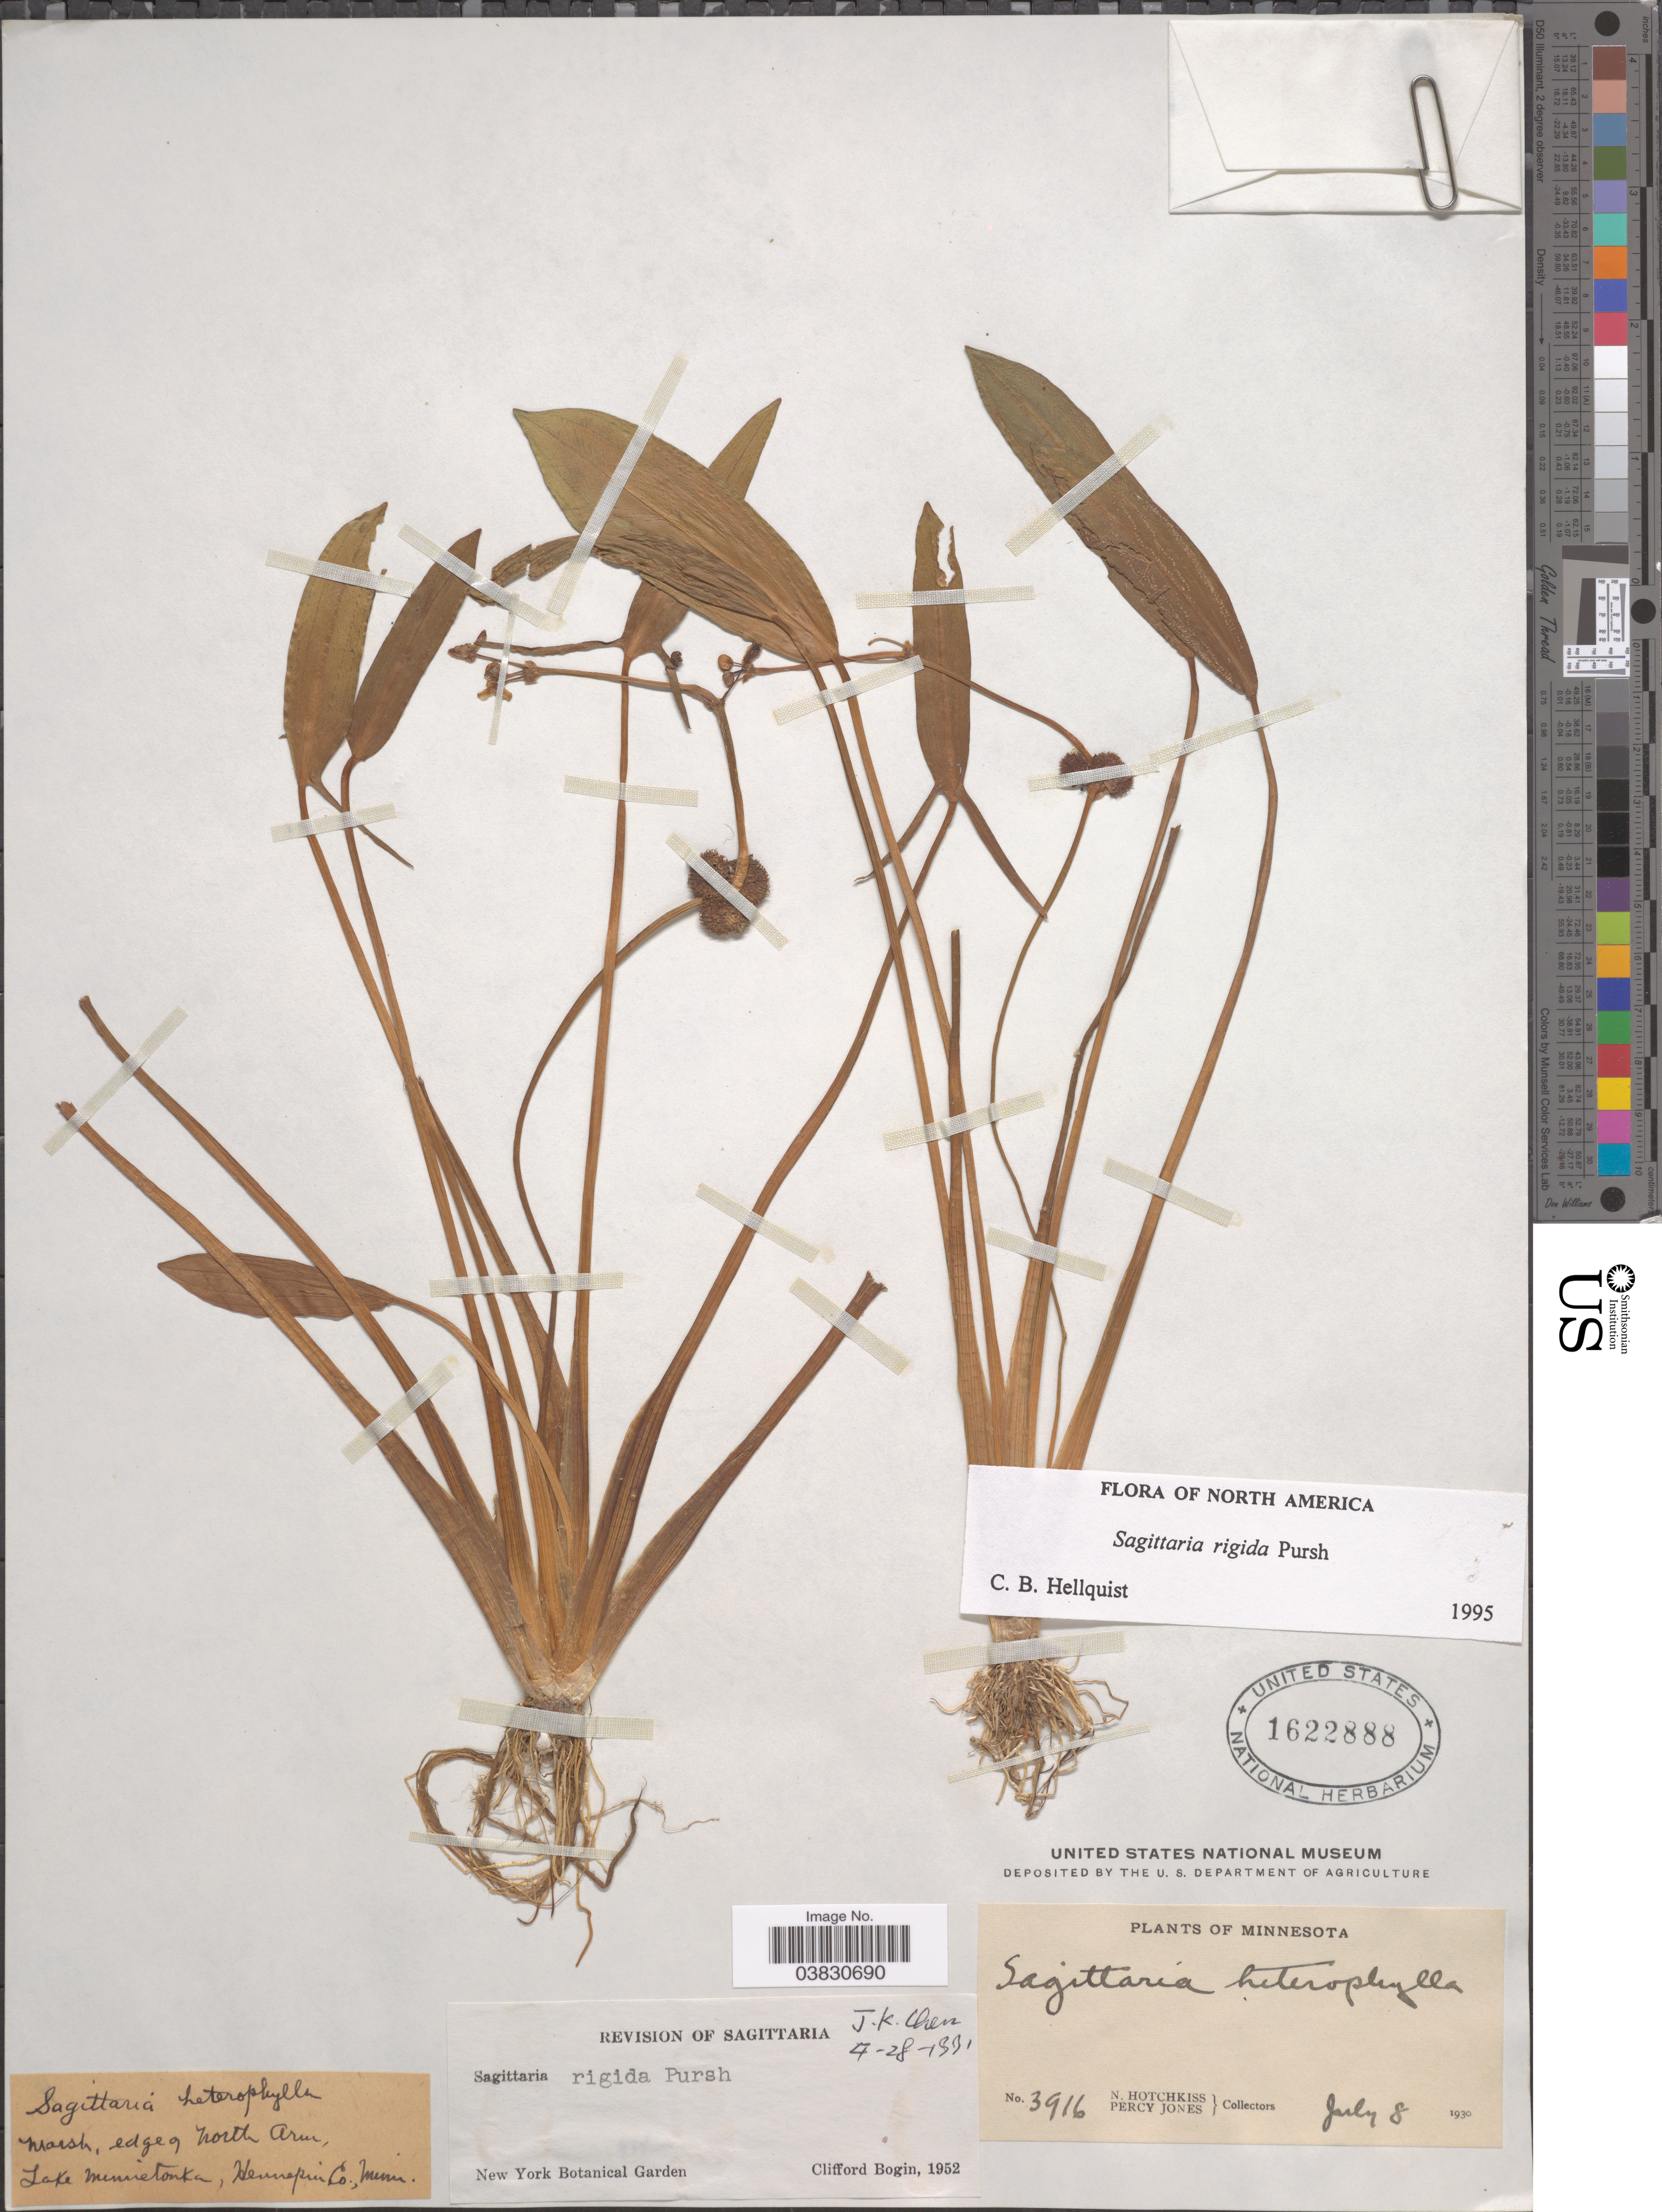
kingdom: Plantae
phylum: Tracheophyta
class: Liliopsida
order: Alismatales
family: Alismataceae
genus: Sagittaria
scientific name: Sagittaria rigida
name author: Pursh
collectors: N. Hotchkiss & P. Jones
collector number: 3916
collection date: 1930-07-08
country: United States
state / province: Minnesota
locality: Edge 9 North Arm, Lake Minnetonka, Hennepin Co.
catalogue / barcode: US 1622888